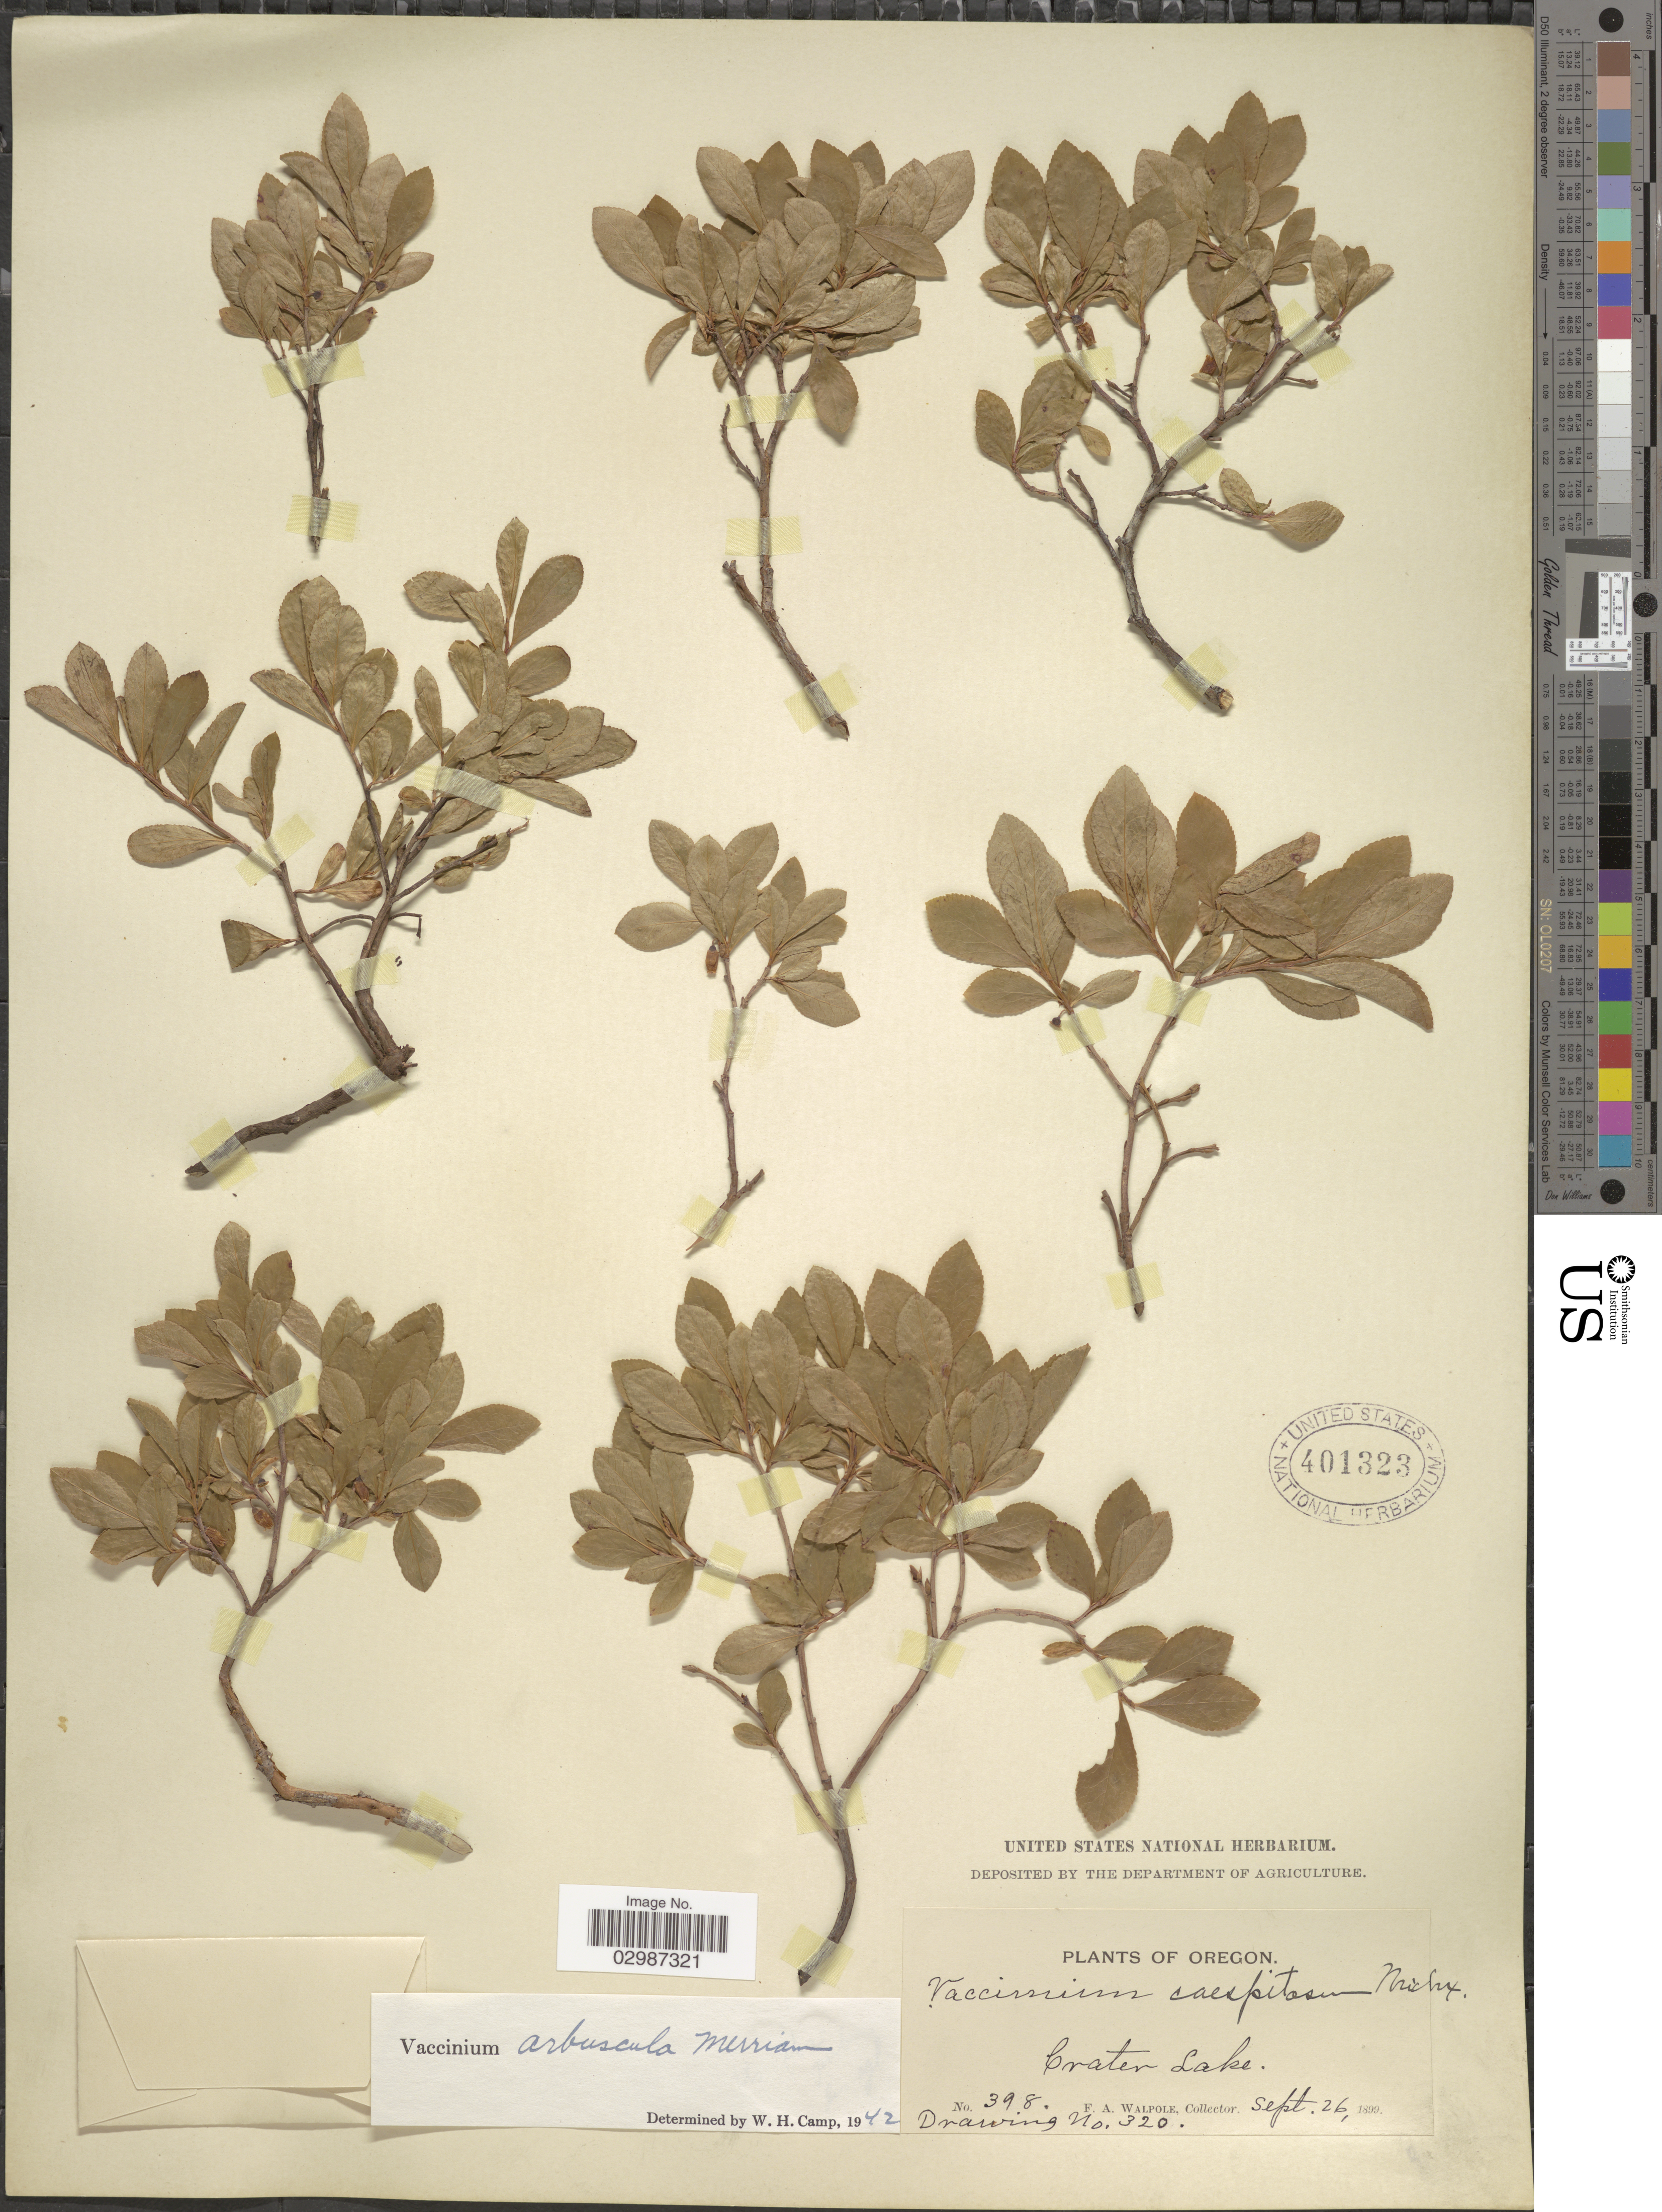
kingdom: Plantae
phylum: Tracheophyta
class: Magnoliopsida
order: Ericales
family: Ericaceae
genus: Vaccinium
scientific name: Vaccinium arbuscula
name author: (A. Gray) Merriam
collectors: F. Walpole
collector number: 398/320?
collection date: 1899-09-26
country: United States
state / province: Oregon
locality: Crater Lake.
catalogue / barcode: US 401323